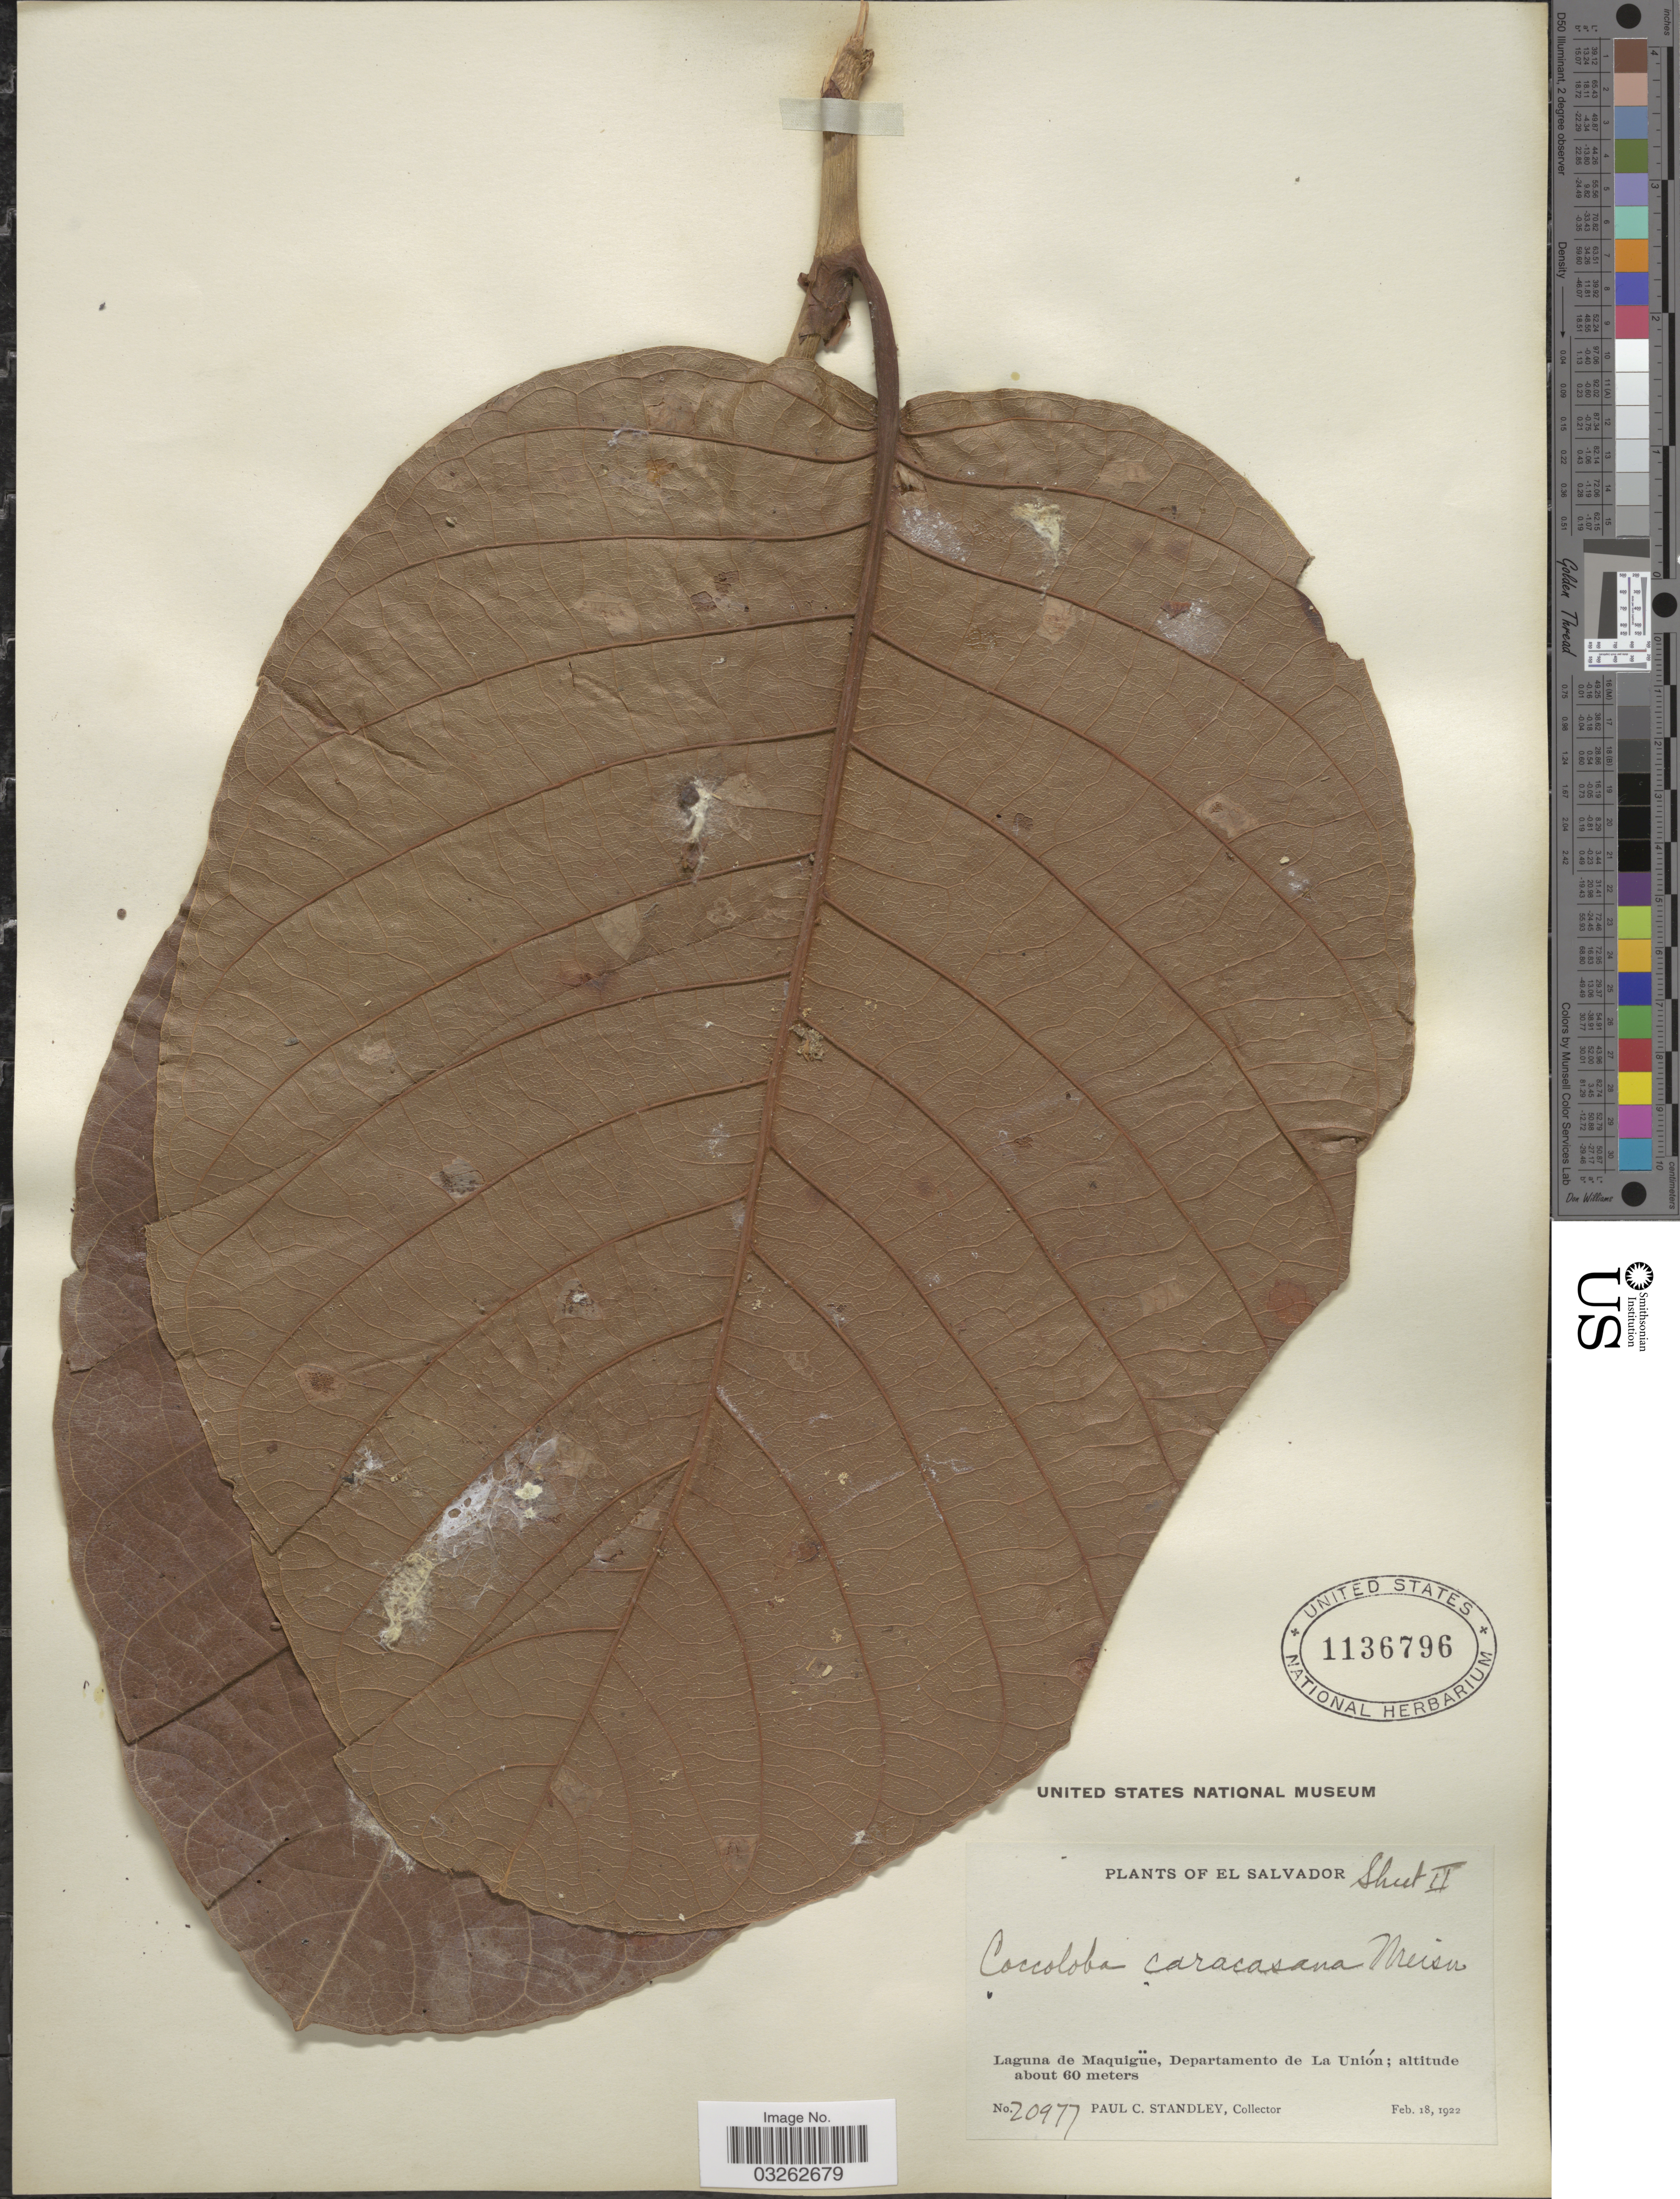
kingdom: Plantae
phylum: Tracheophyta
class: Magnoliopsida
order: Caryophyllales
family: Polygonaceae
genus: Coccoloba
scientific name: Coccoloba caracasana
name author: Meisn.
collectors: P. C. Standley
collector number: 20977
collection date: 1922-02-18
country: El Salvador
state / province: La Union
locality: Laguna de Maquigüe, Departamento de La Unión.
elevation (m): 60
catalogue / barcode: US 1136796